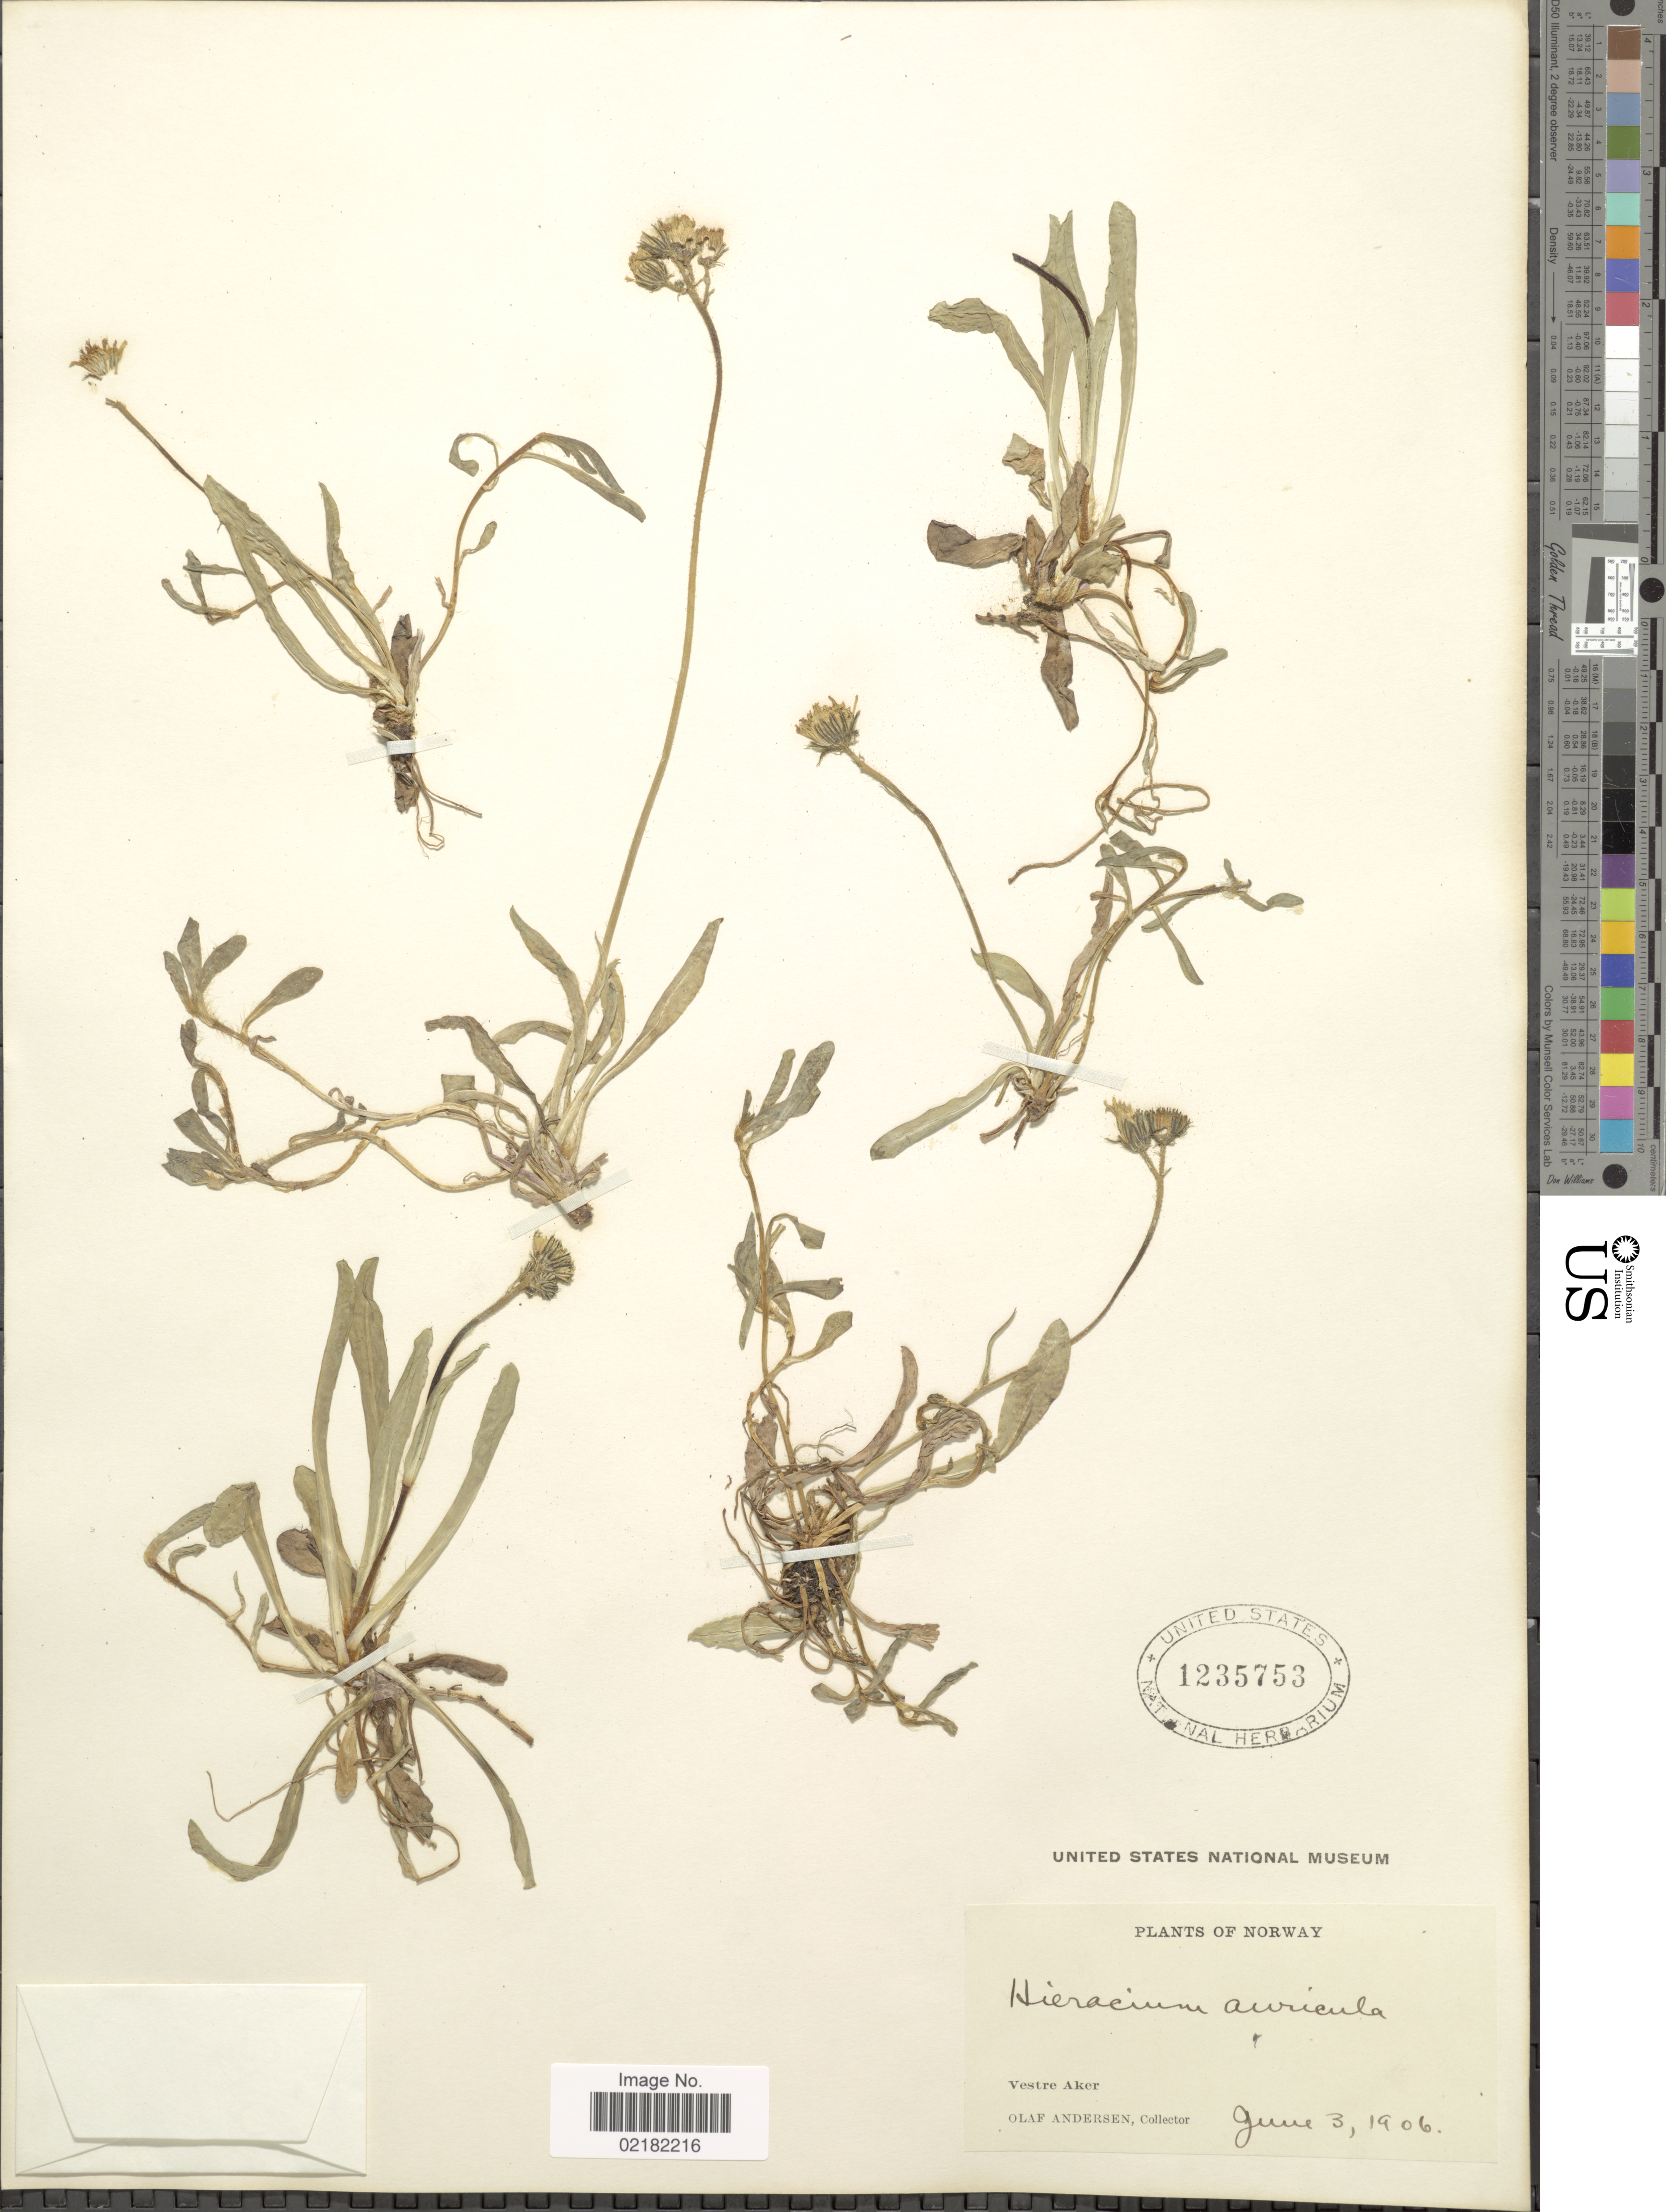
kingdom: Plantae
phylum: Tracheophyta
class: Magnoliopsida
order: Asterales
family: Asteraceae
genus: Pilosella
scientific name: Pilosella floribunda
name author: (Wimm. & Grab.) Fr. a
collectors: O. Andersen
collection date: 1906-06-03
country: Norway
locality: Vestre Aker.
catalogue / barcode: US 1235753